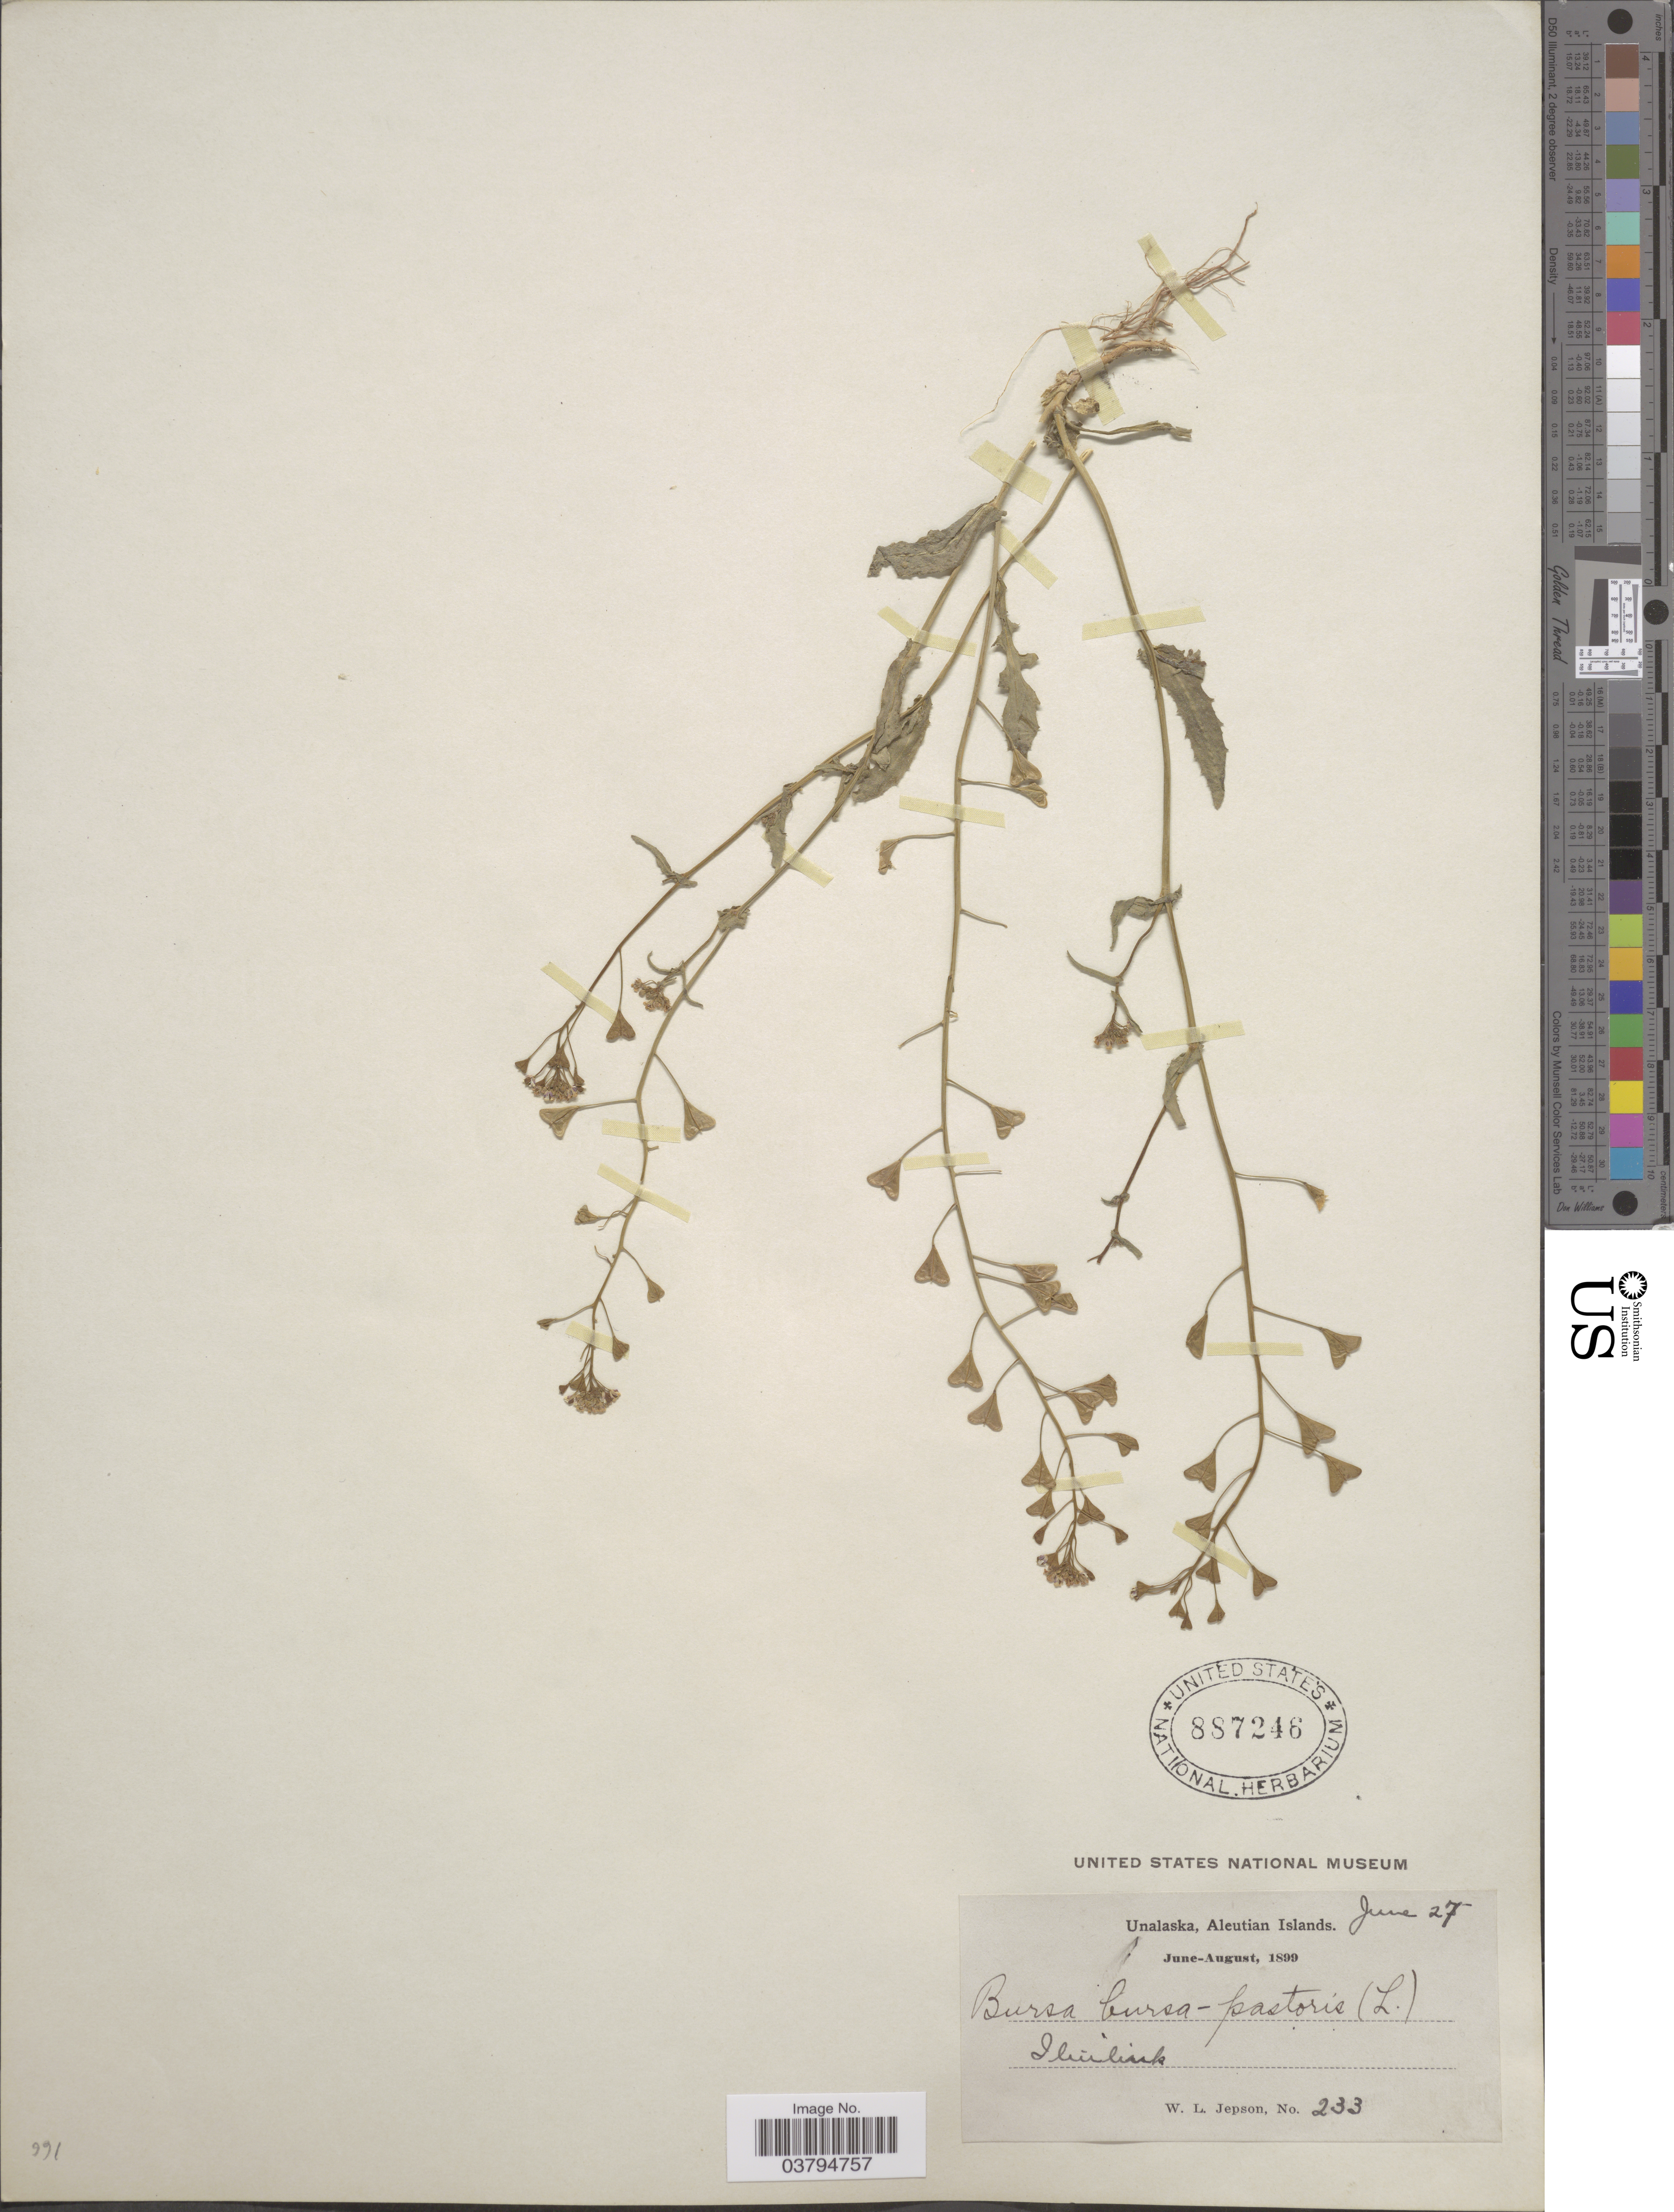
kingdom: Plantae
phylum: Tracheophyta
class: Magnoliopsida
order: Brassicales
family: Brassicaceae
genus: Capsella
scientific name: Capsella bursa-pastoris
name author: (L.) Medik.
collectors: W. L. Jepson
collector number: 233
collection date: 1899-06-27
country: United States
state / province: Alaska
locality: Unalaska, Aleutian Islands. Iliuliuk.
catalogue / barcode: US 887246